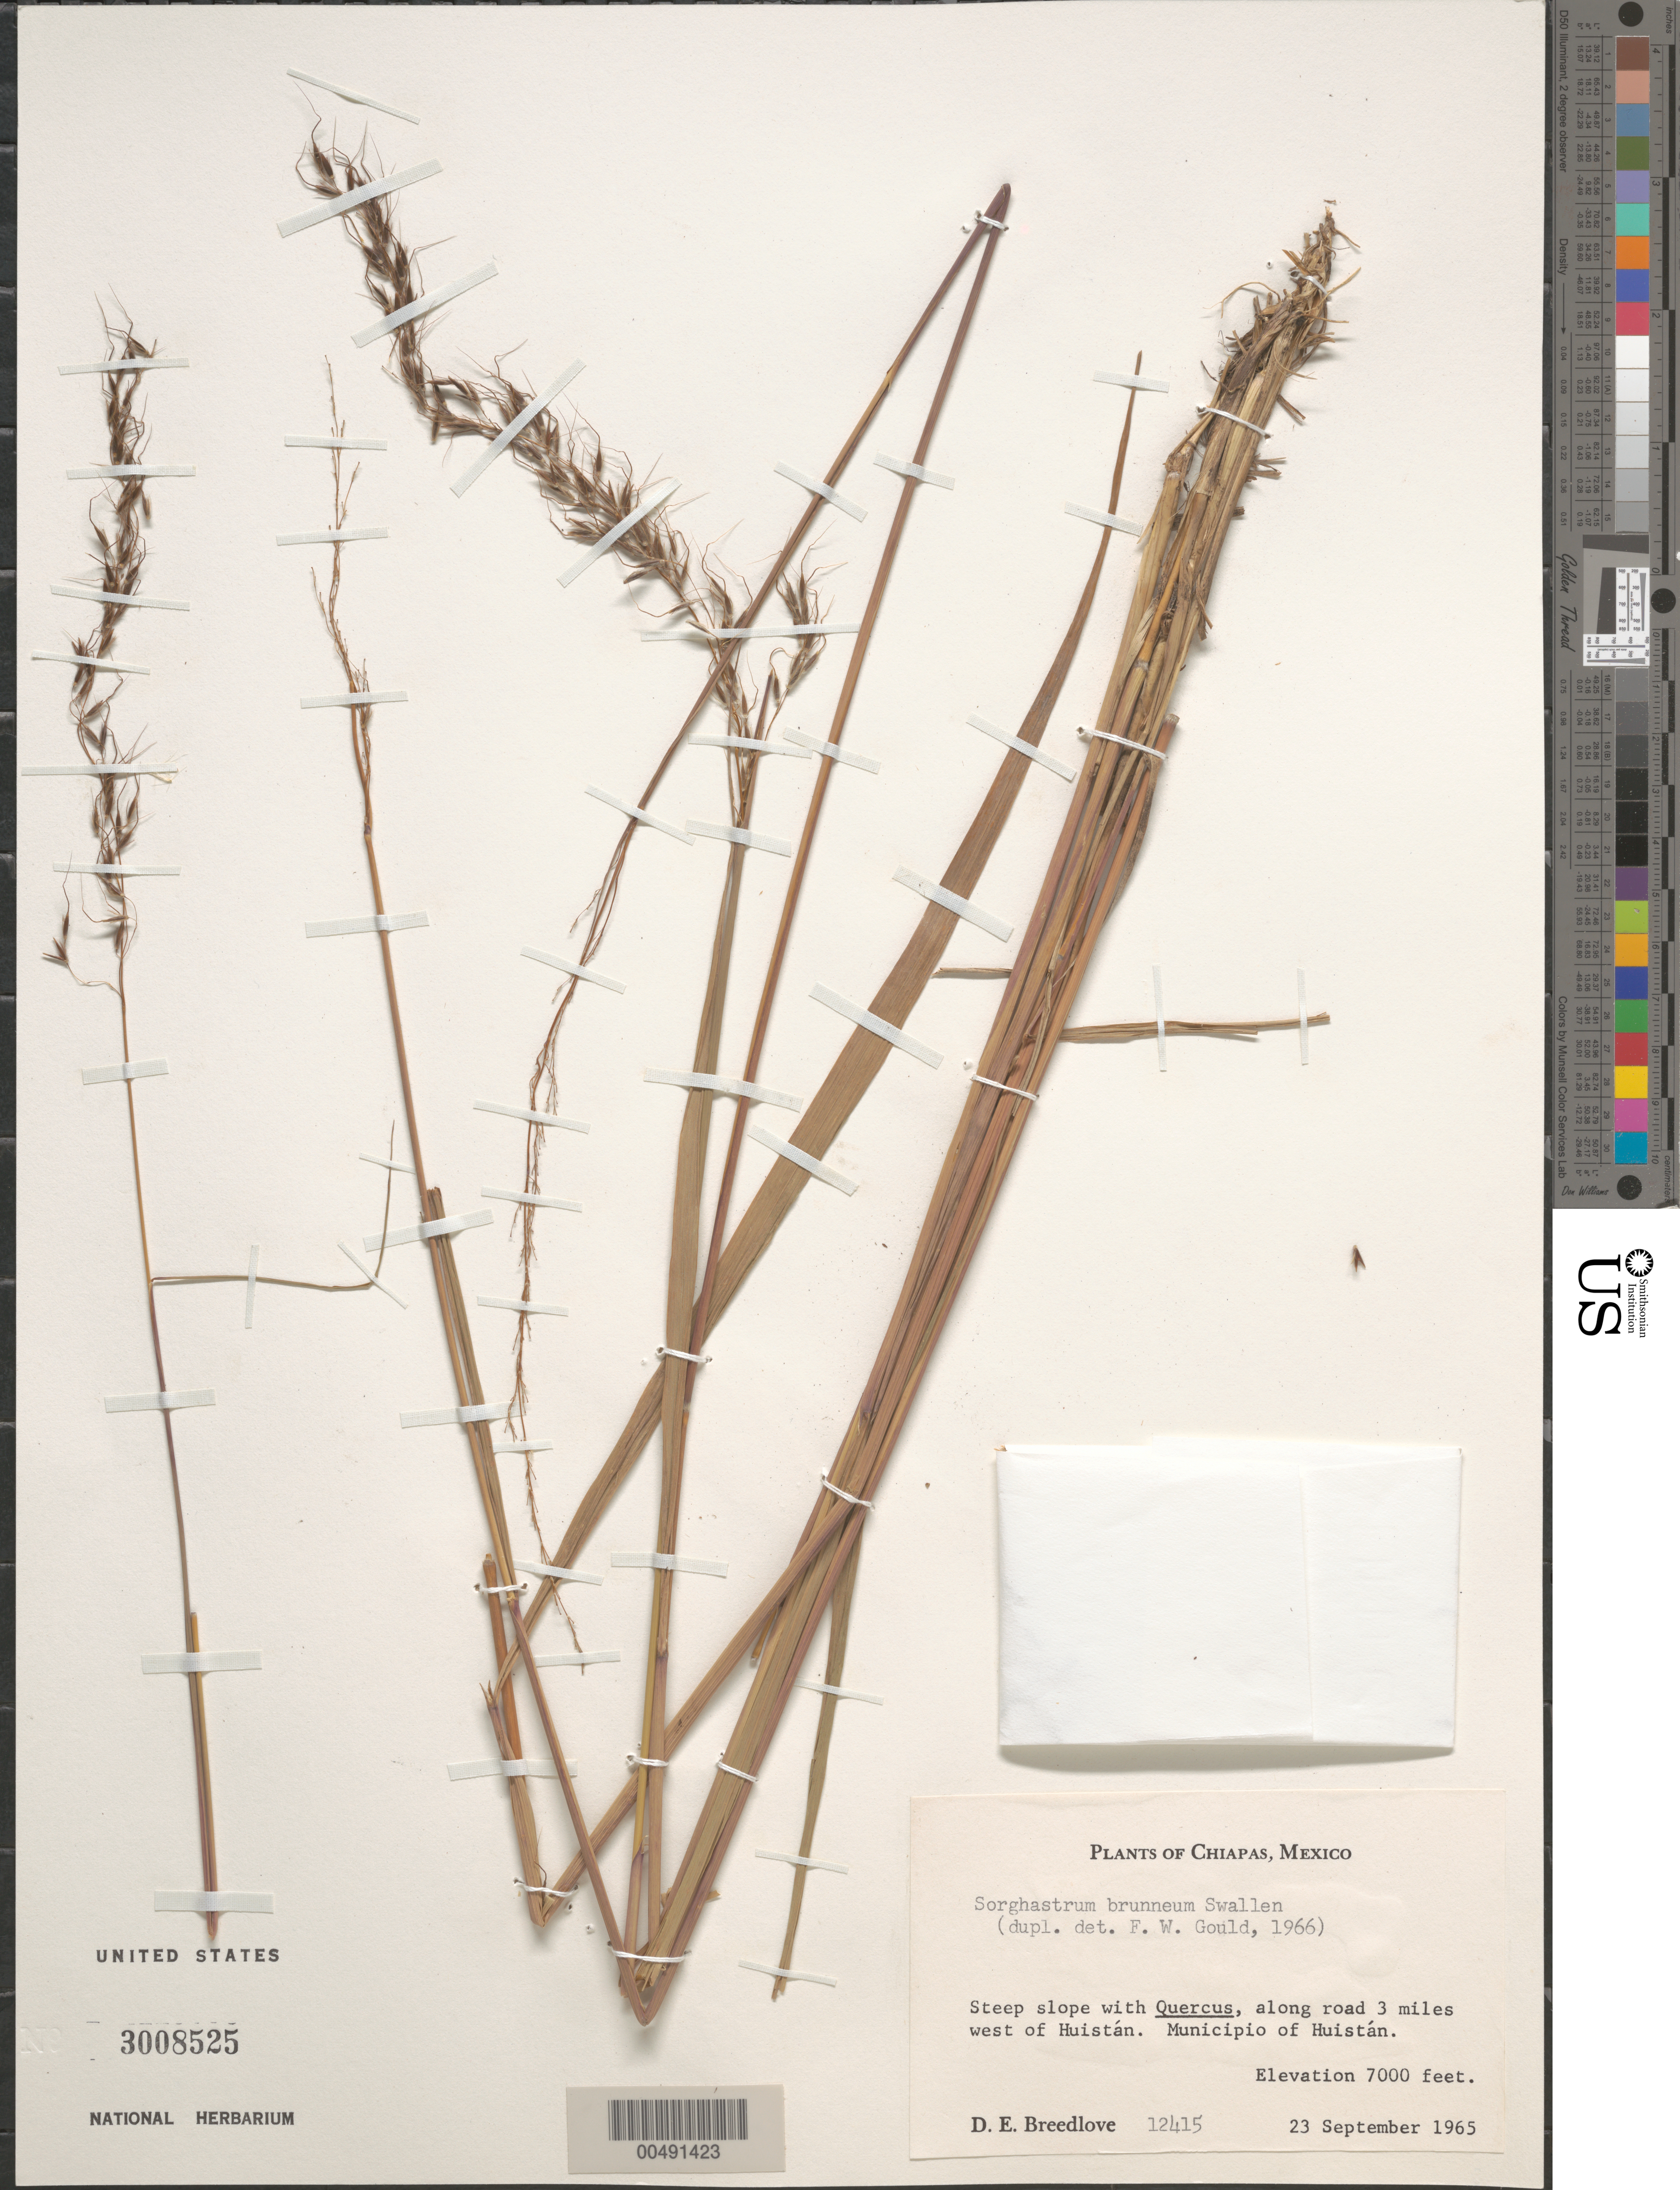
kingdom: Plantae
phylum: Tracheophyta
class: Liliopsida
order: Poales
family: Poaceae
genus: Sorghastrum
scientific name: Sorghastrum brunneum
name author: Swallen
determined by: Gould, F. W.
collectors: D. E. Breedlove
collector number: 12415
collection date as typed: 23 Sep 1965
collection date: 1965-09-23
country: Mexico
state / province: Chiapas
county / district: Huistán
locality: Along road 3 mi W of Huistán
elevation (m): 2134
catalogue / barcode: US 3008525